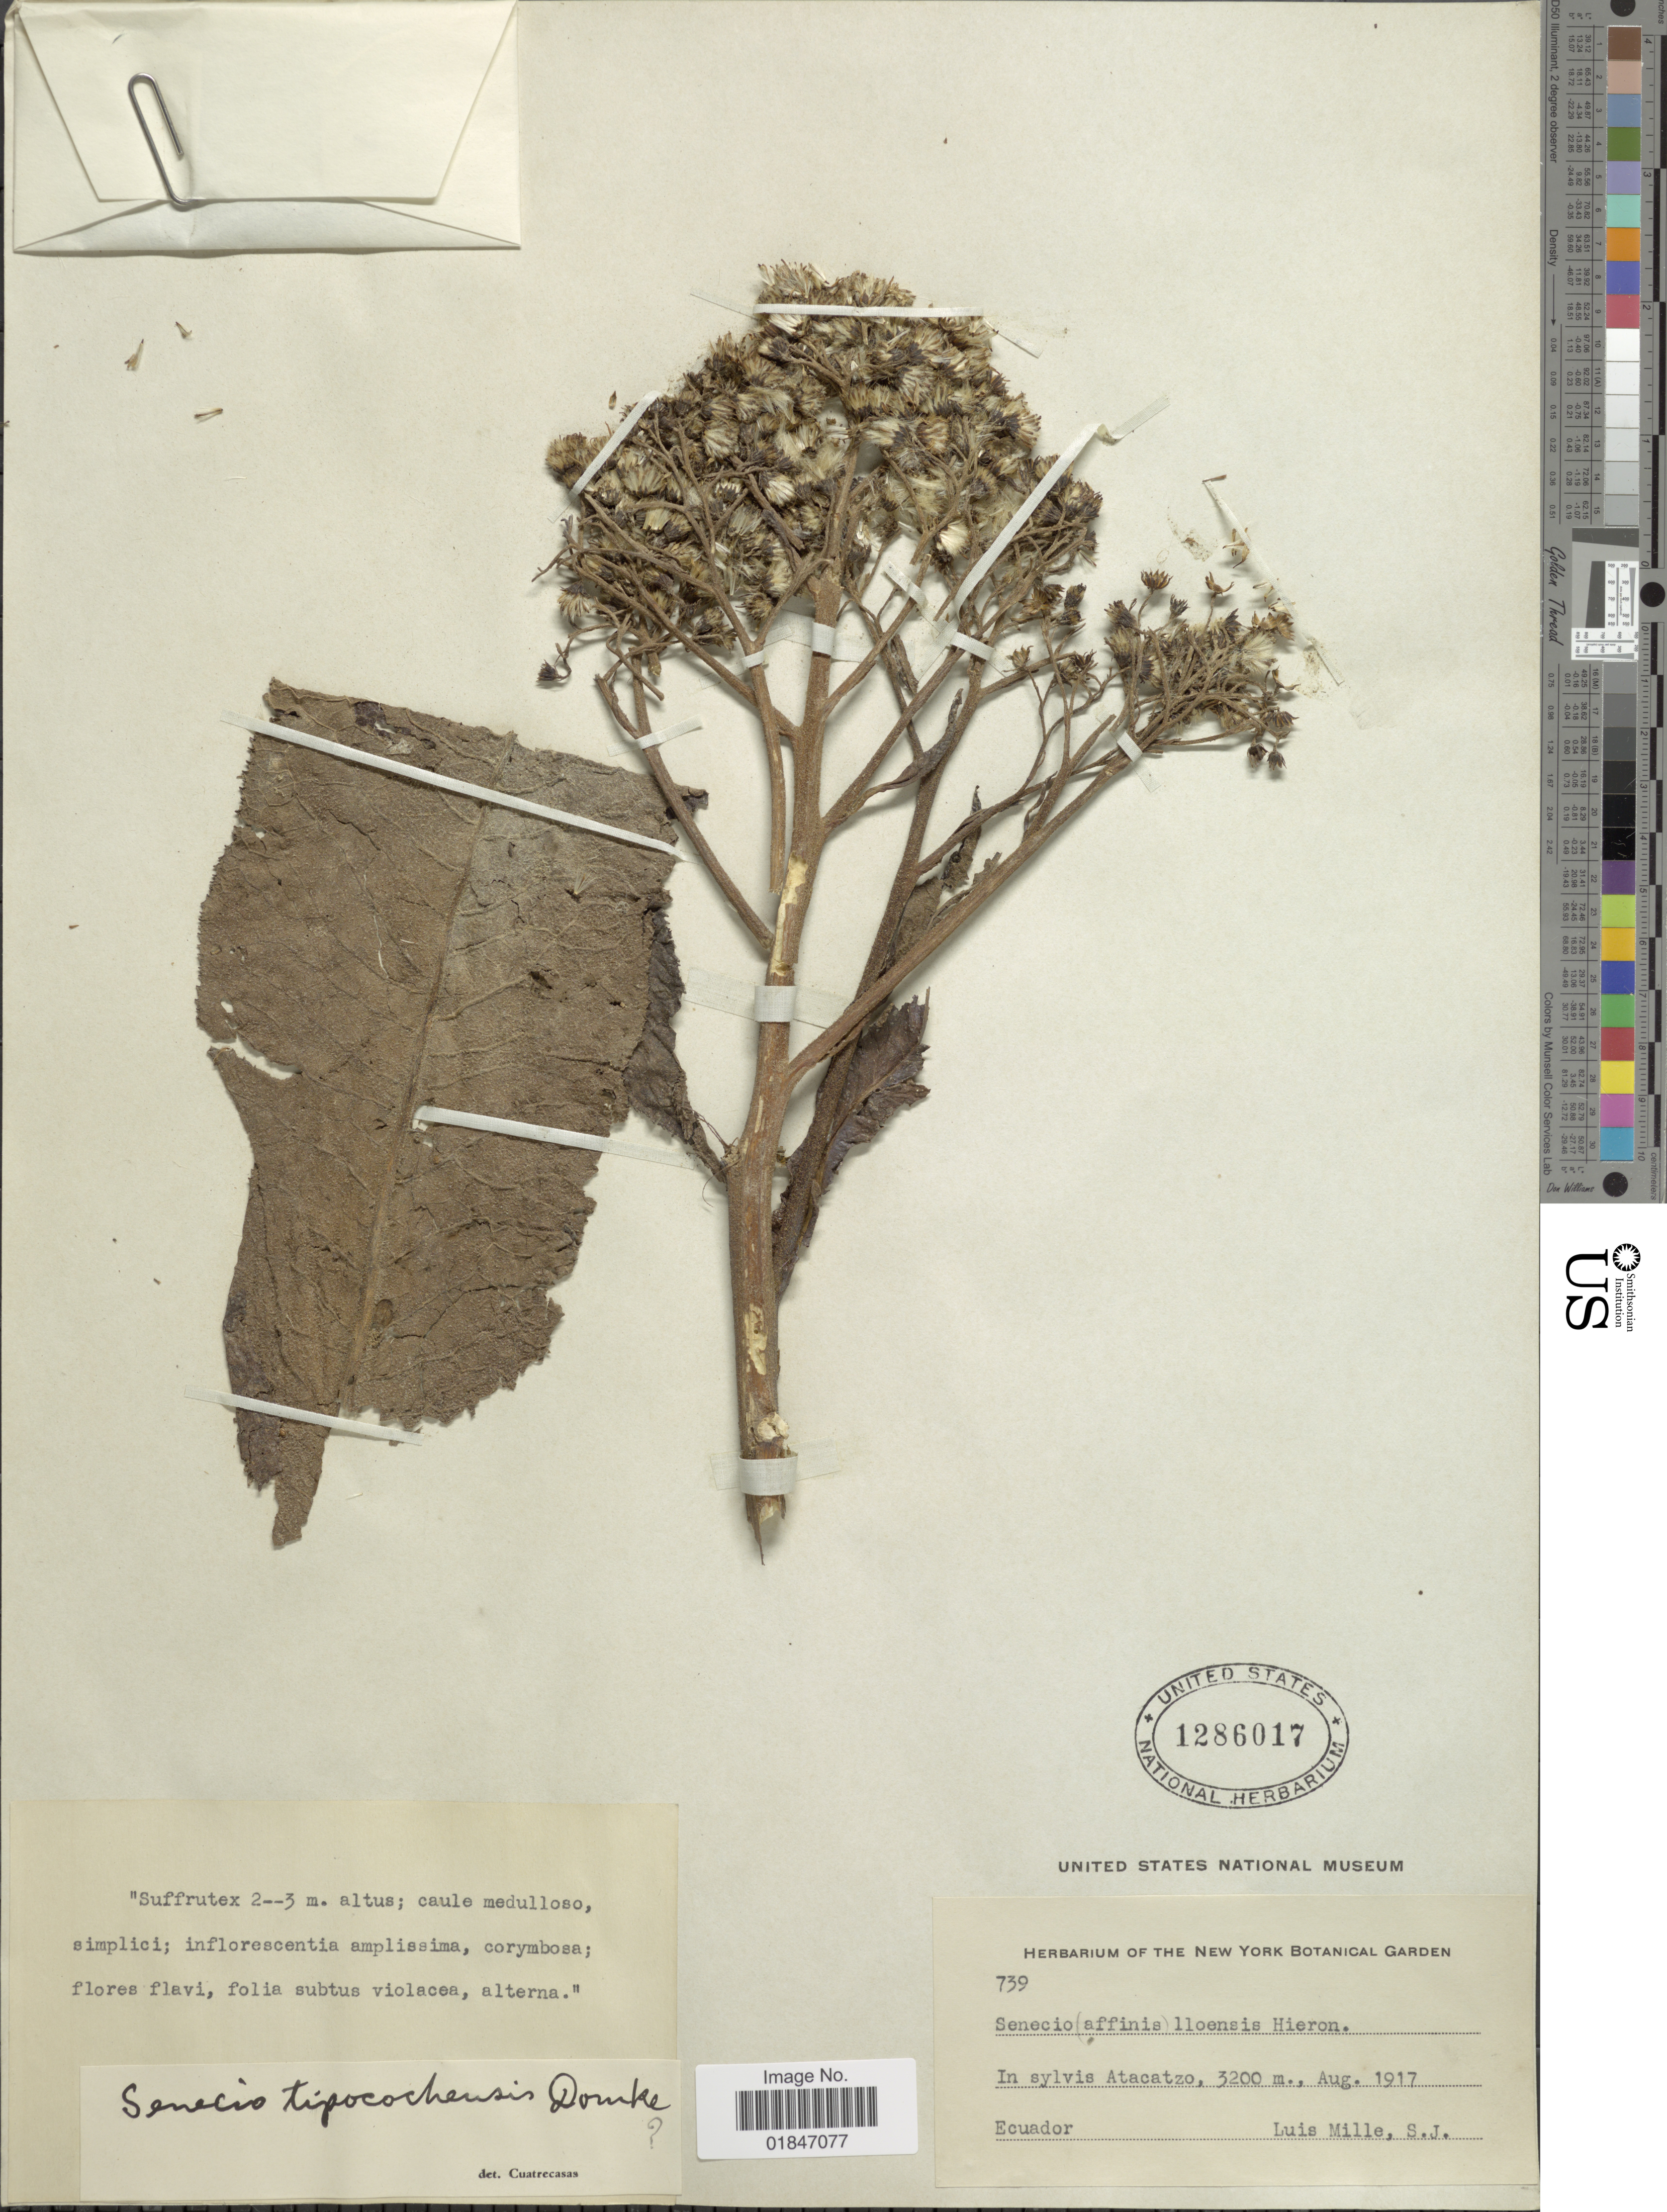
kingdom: Plantae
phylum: Tracheophyta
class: Magnoliopsida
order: Asterales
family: Asteraceae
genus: Dendrophorbium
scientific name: Dendrophorbium tipocochense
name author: (Domke) B. Nord.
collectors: L. Mille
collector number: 739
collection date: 1917-08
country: Ecuador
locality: In sylvis Atacazo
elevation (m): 3200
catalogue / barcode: US 1286017